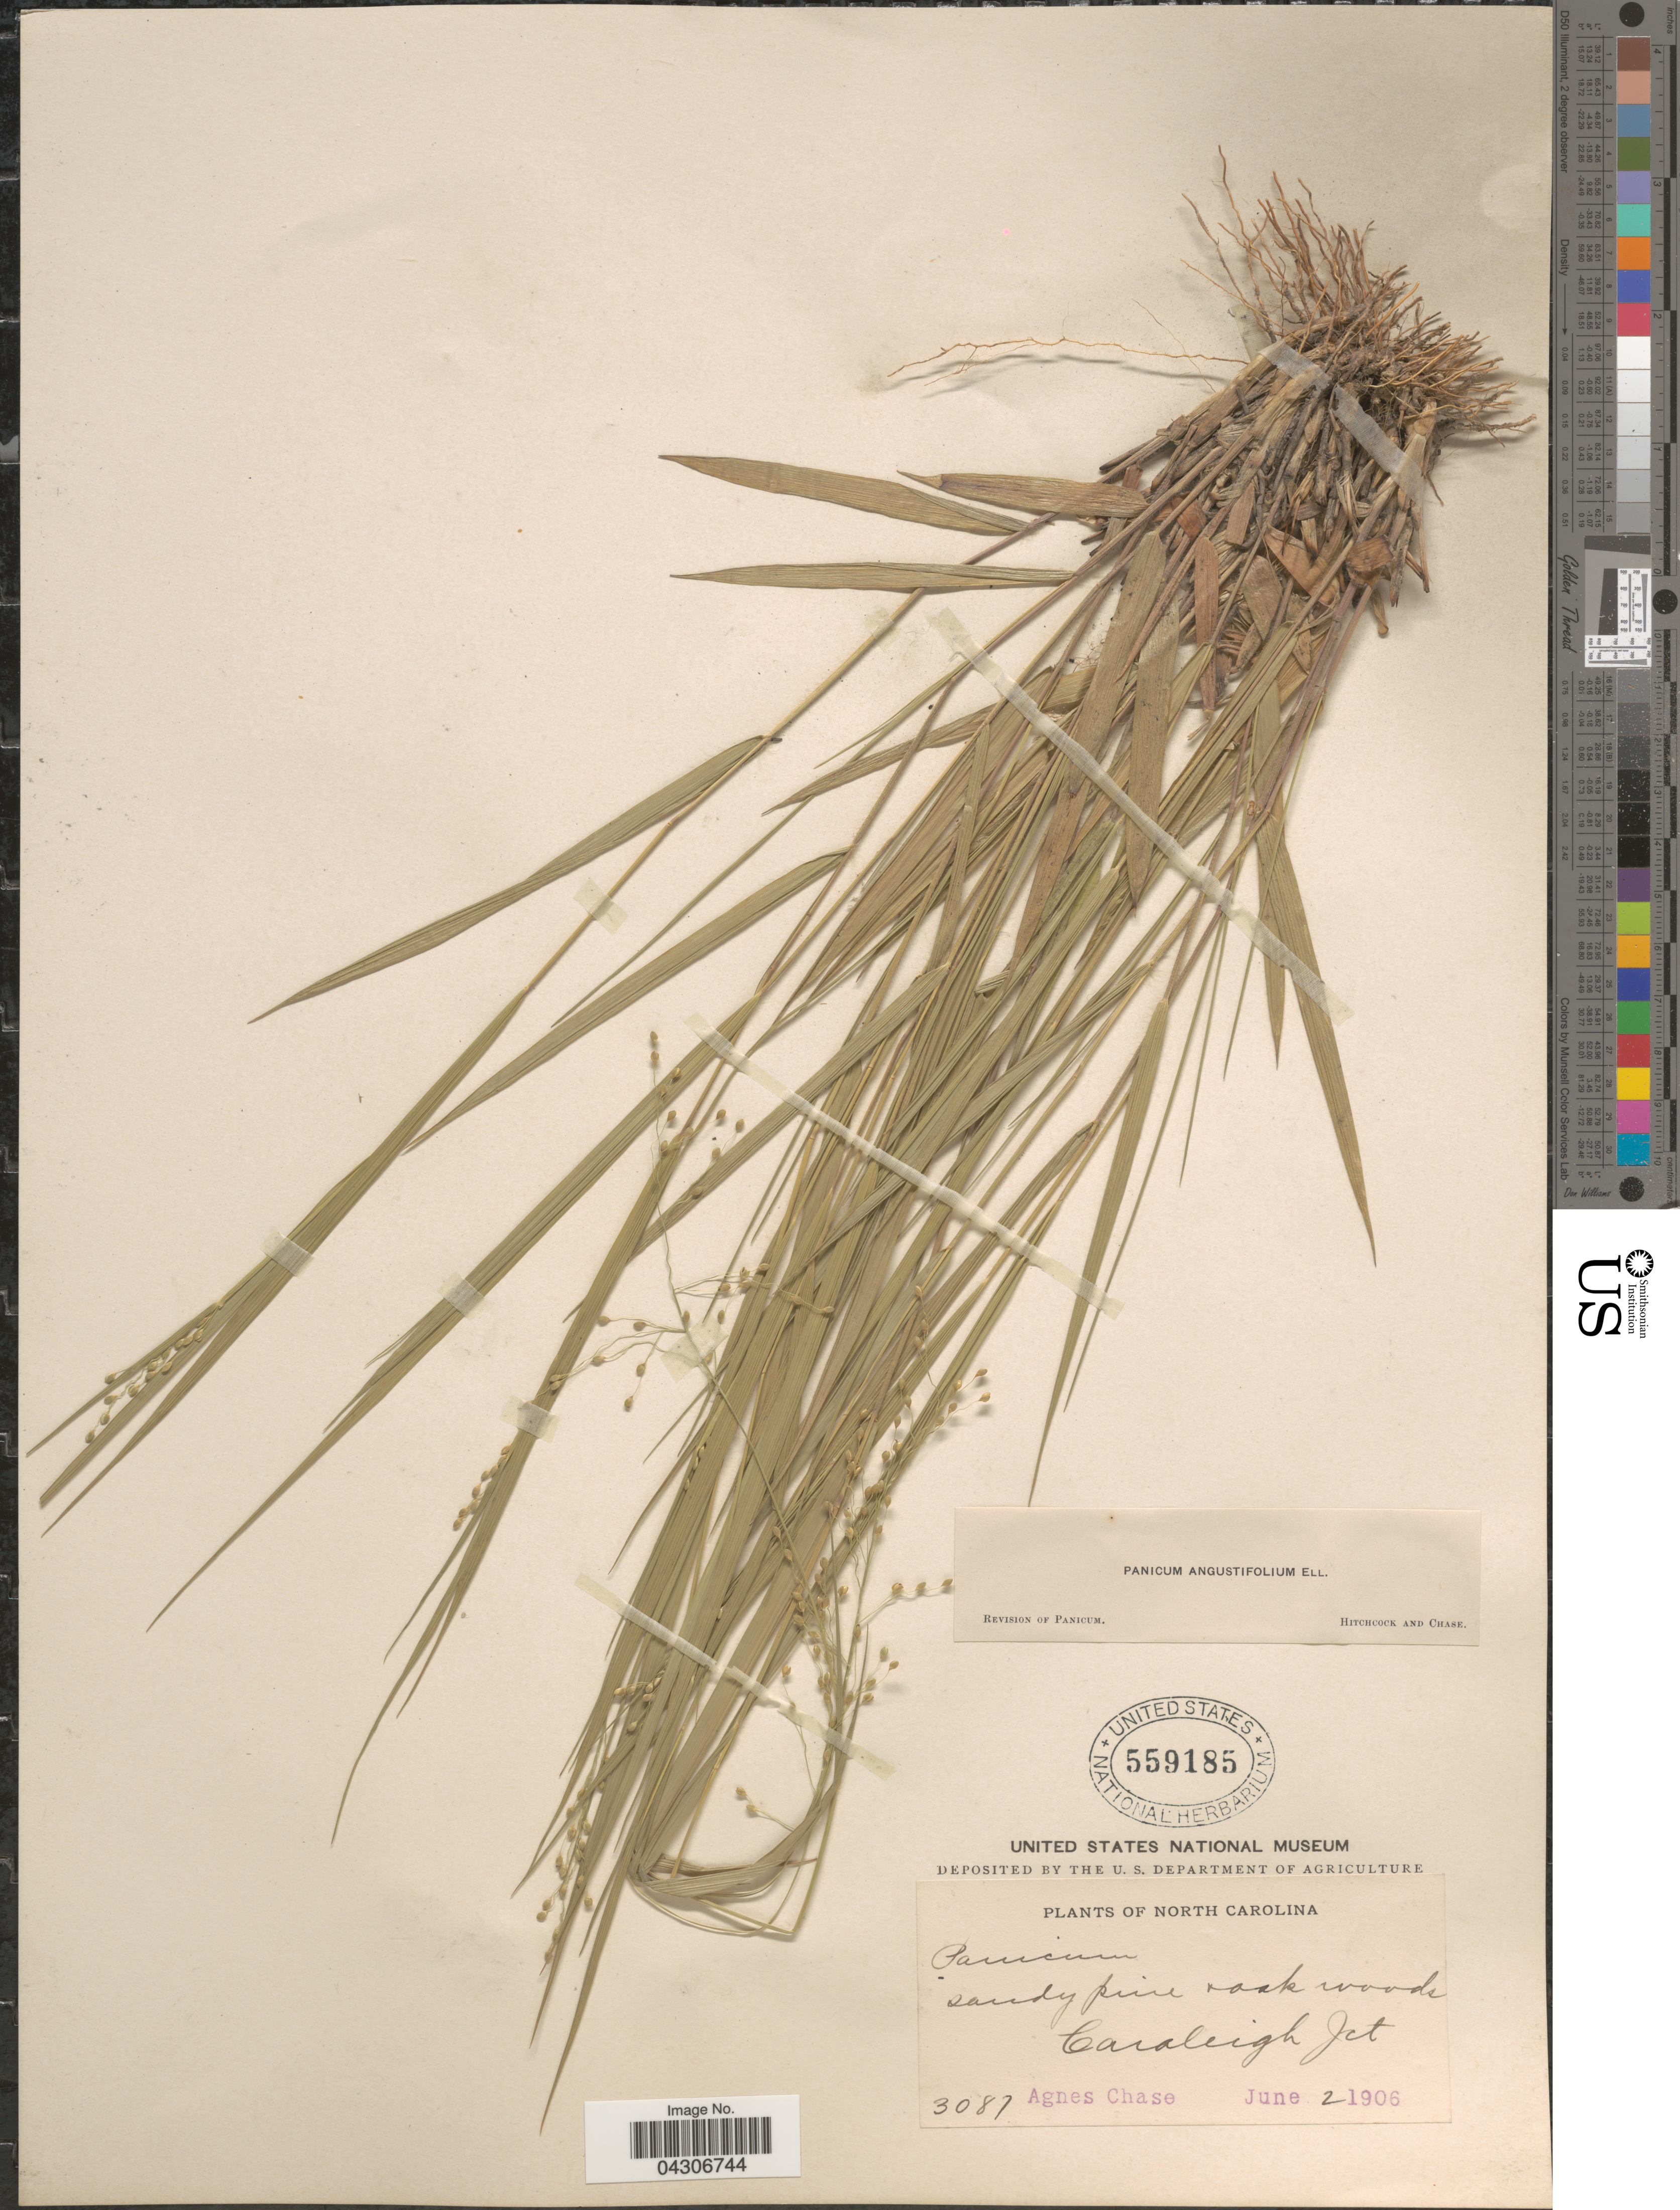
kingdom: Plantae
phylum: Tracheophyta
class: Liliopsida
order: Poales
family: Poaceae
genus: Dichanthelium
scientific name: Dichanthelium aciculare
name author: (Desv. ex Poir.) Gould & C.A. Clark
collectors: A. Chase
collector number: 3087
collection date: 1906-06-02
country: United States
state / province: North Carolina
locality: Caraleigh Jct.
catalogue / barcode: US 559185